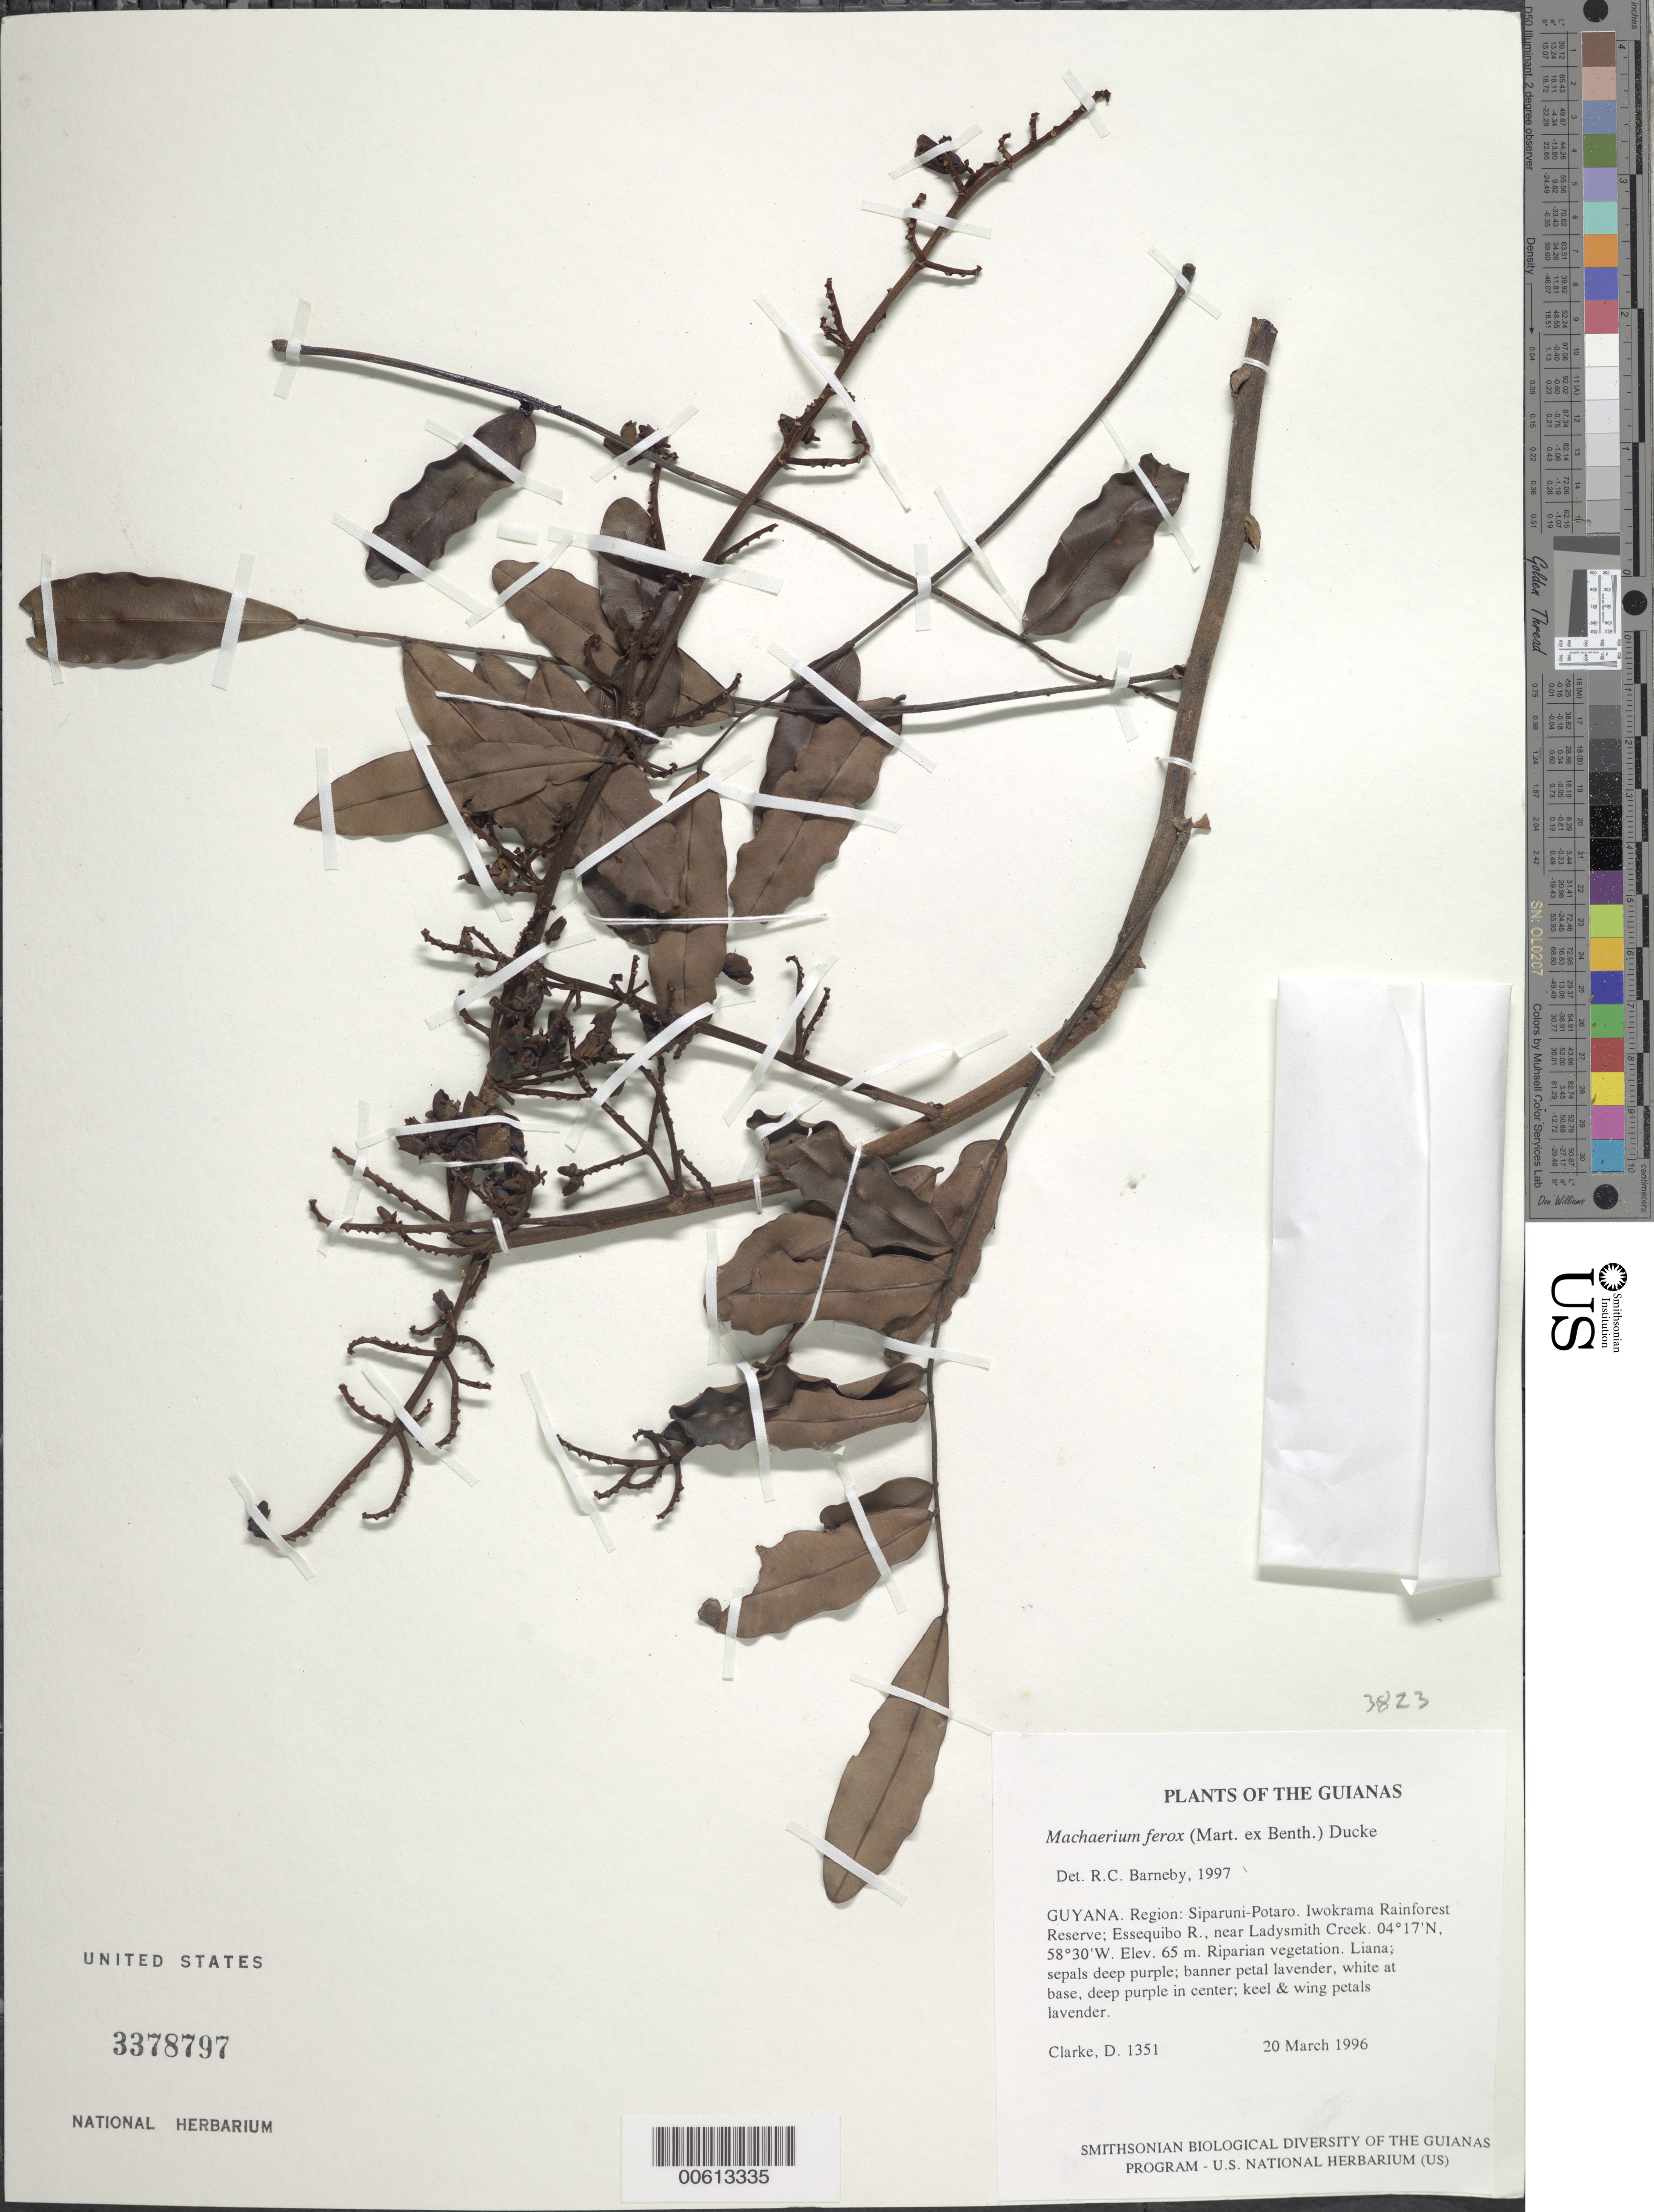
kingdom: Plantae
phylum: Tracheophyta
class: Magnoliopsida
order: Fabales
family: Fabaceae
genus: Machaerium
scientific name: Machaerium ferox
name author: (Mart. ex Benth.) Ducke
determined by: Barneby, Rupert C., (NY)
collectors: H. D. Clarke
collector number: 1351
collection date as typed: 20 March 1996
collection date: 1996-03-20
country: Guyana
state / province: Potaro-Siparuni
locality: Iwokrama Rainforest Reserve; Essequibo R., near Ladysmith Creek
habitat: Riparian vegetation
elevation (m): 65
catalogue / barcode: US 3378797